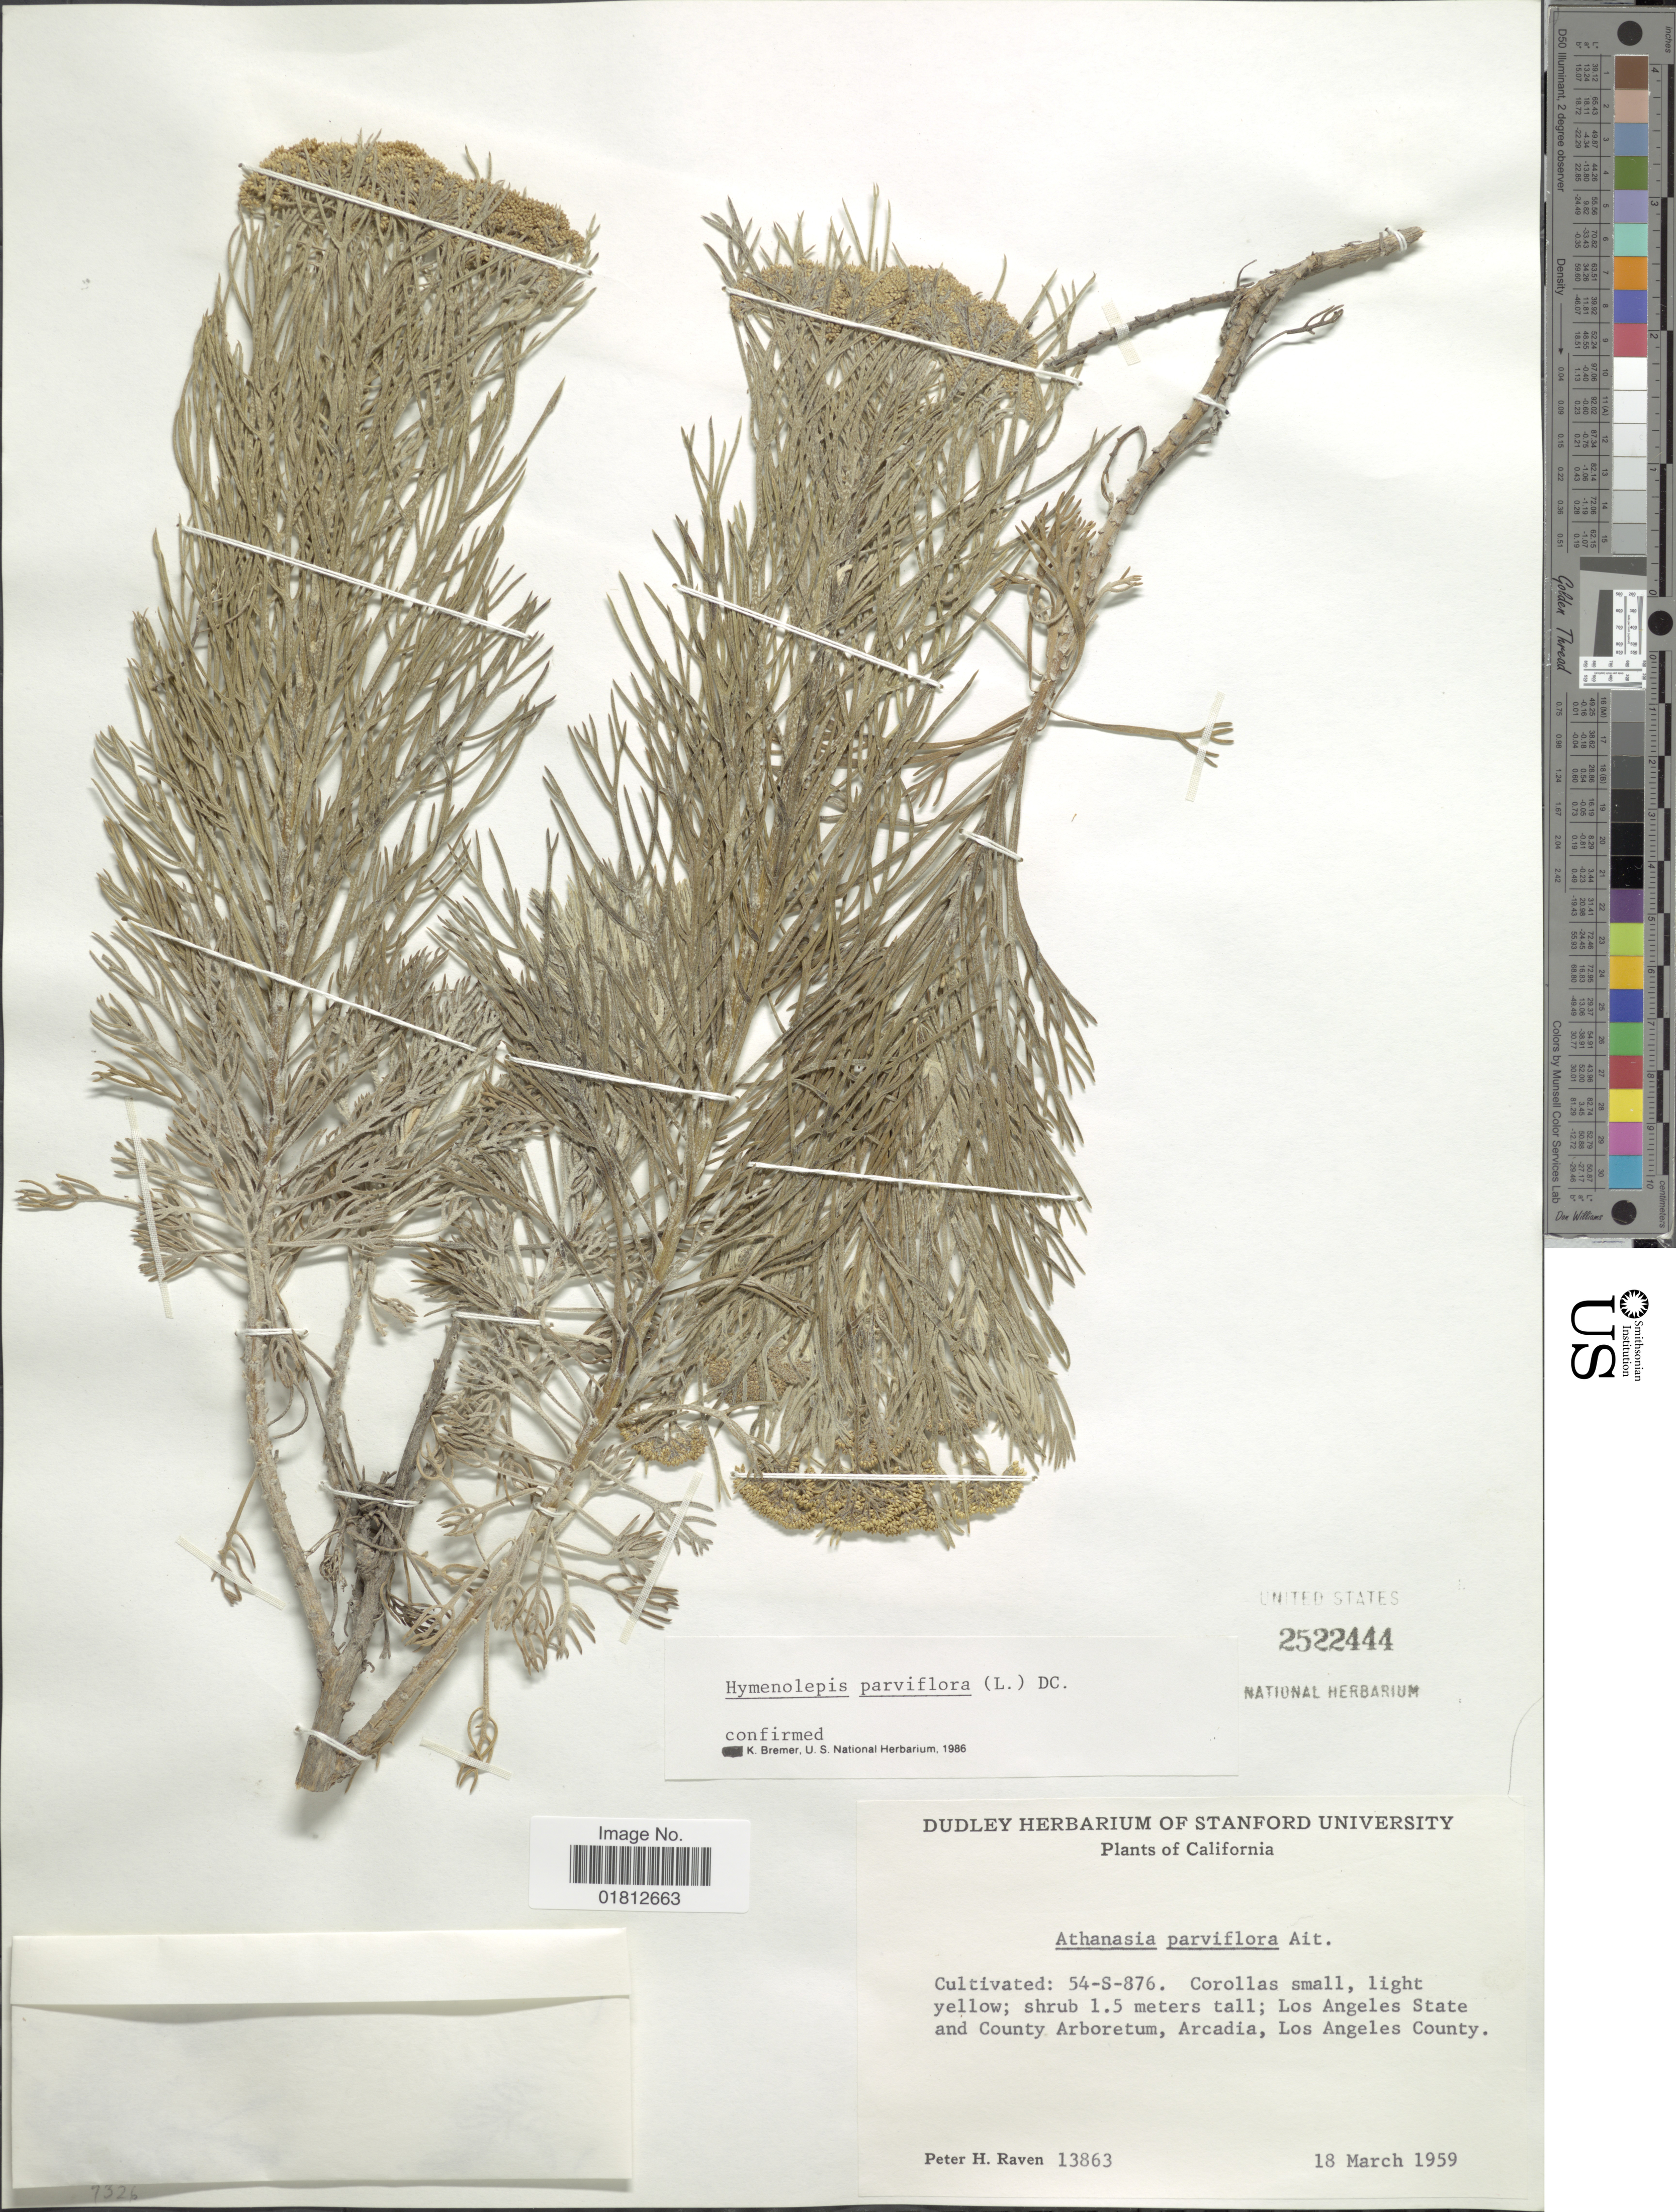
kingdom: Plantae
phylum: Tracheophyta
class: Magnoliopsida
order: Asterales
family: Asteraceae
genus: Hymenolepis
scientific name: Hymenolepis parviflora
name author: (L.) DC.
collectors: P. Raven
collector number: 13863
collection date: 1959-03-18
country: United States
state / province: California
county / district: Los Angeles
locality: Los Angeles State and County Arboretum, Arcadia, Los Angeles County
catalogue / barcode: US 2522444